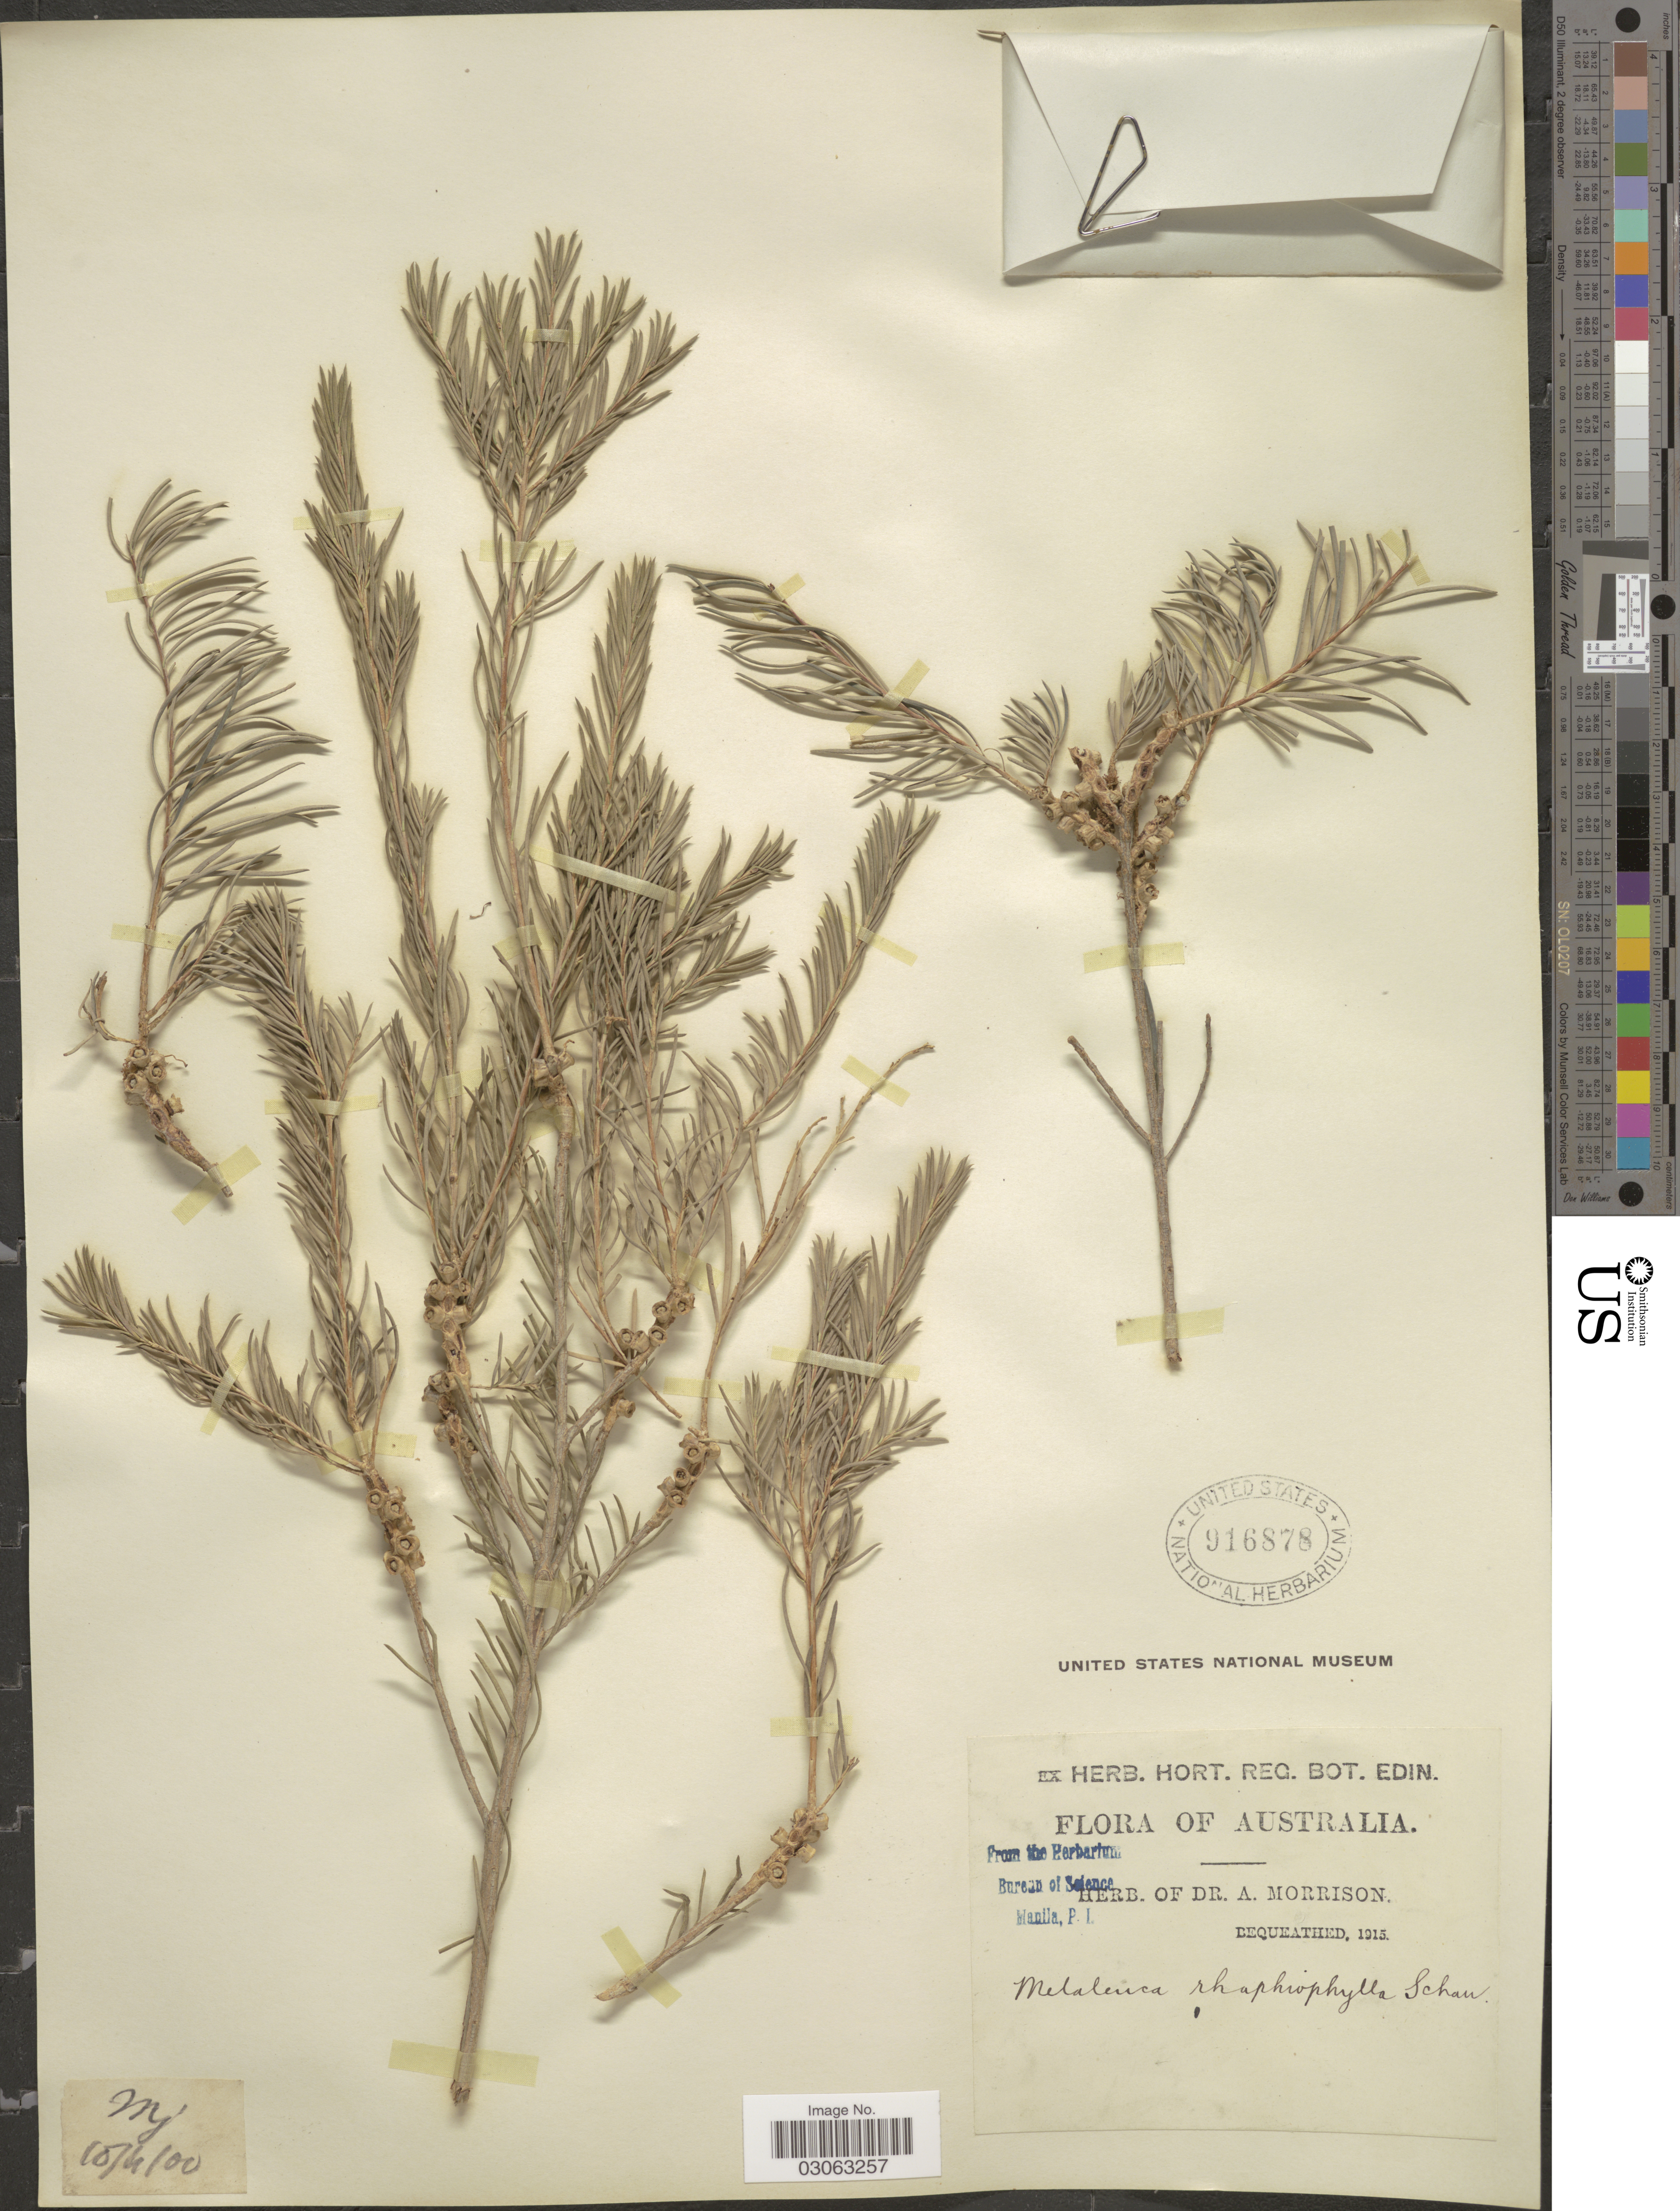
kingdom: Plantae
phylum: Tracheophyta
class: Magnoliopsida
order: Myrtales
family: Myrtaceae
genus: Melaleuca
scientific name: Melaleuca rhaphiophylla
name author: Schauer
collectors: ex herb. Dr. A. Morrison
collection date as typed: Transcribed d/m/y: 10/4/0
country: Australia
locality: Mj.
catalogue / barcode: US 916878